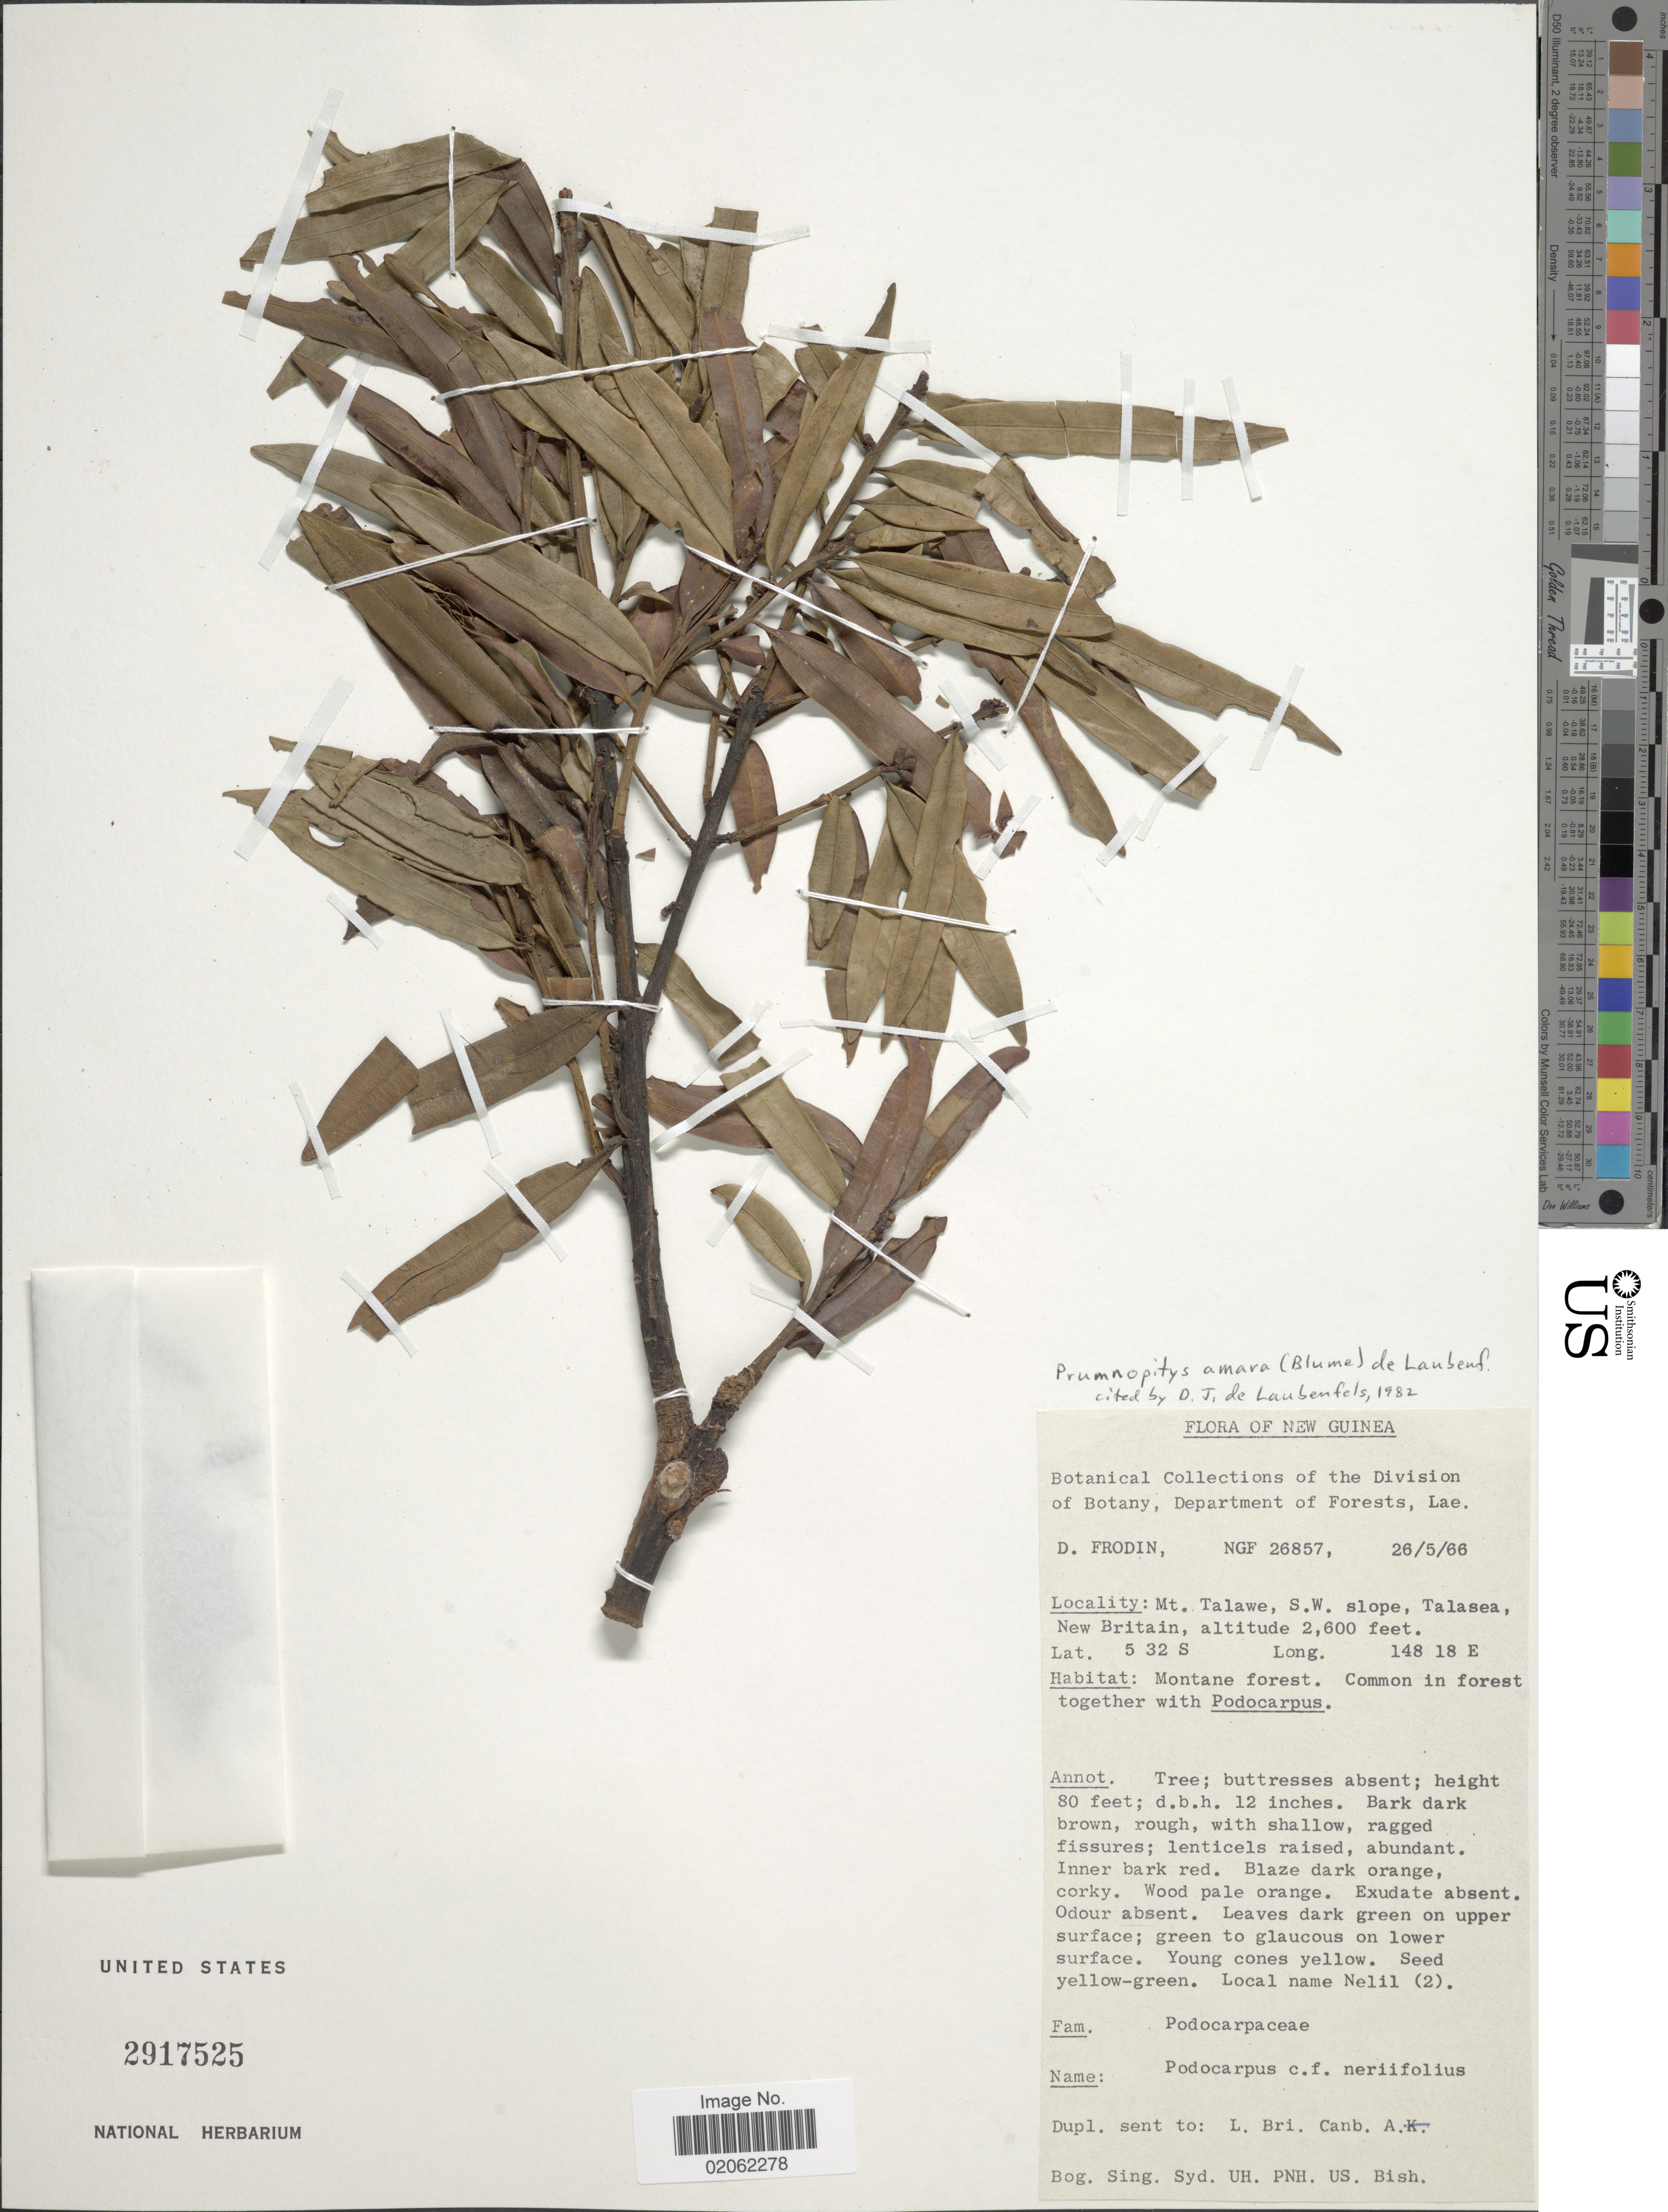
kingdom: Plantae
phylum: Tracheophyta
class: Pinopsida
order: Pinales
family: Podocarpaceae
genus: Prumnopitys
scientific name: Prumnopitys amara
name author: (Blume) de Laub.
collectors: D. G. Frodin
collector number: NGF 26857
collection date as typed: Transcribed d/m/y: 26/5/66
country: Papua New Guinea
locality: New Guinea, Mt Talawe, S.W. slope, Talasea, New Britain. Montane forest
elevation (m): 792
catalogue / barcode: US 2917525